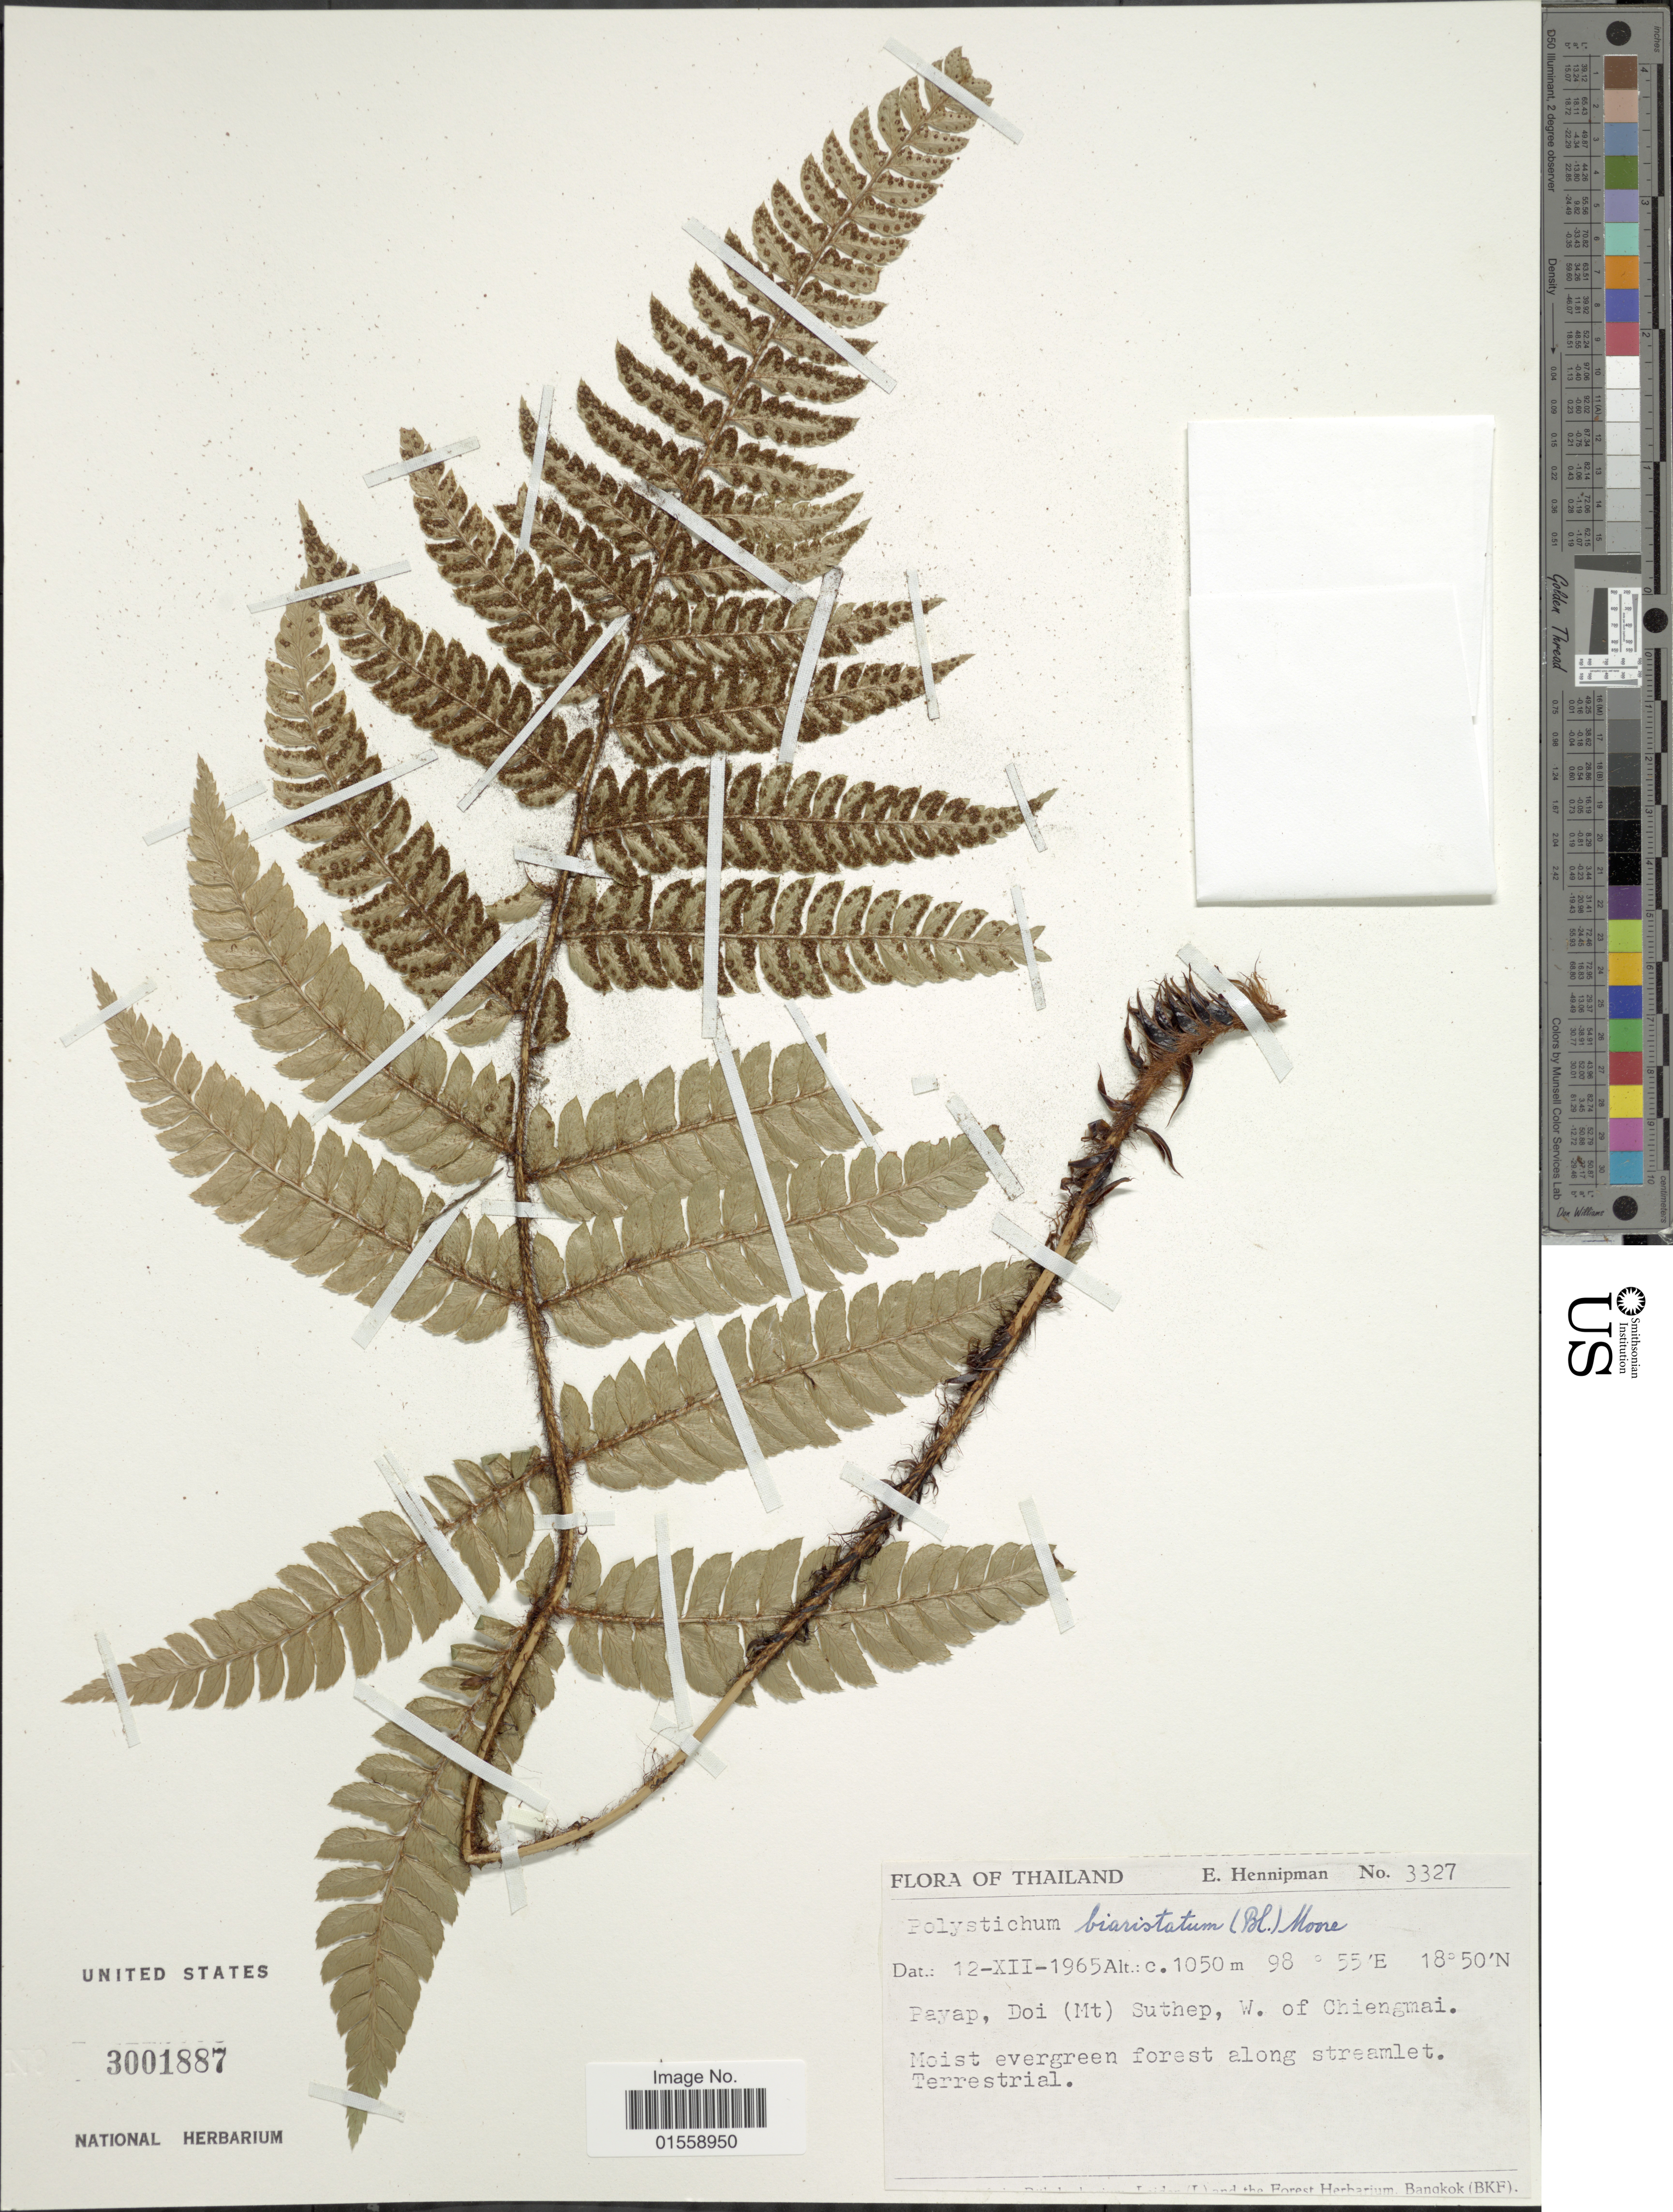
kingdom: Plantae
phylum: Tracheophyta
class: Polypodiopsida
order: Polypodiales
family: Dryopteridaceae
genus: Polystichum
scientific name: Polystichum biaristatum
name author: (Blume) T. Moore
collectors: E. Hennipman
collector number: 3327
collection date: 1965-12-12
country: Thailand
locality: Payap, Doi (Mt) Suthep, W. of Chiengmai.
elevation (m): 1050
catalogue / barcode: US 3001887